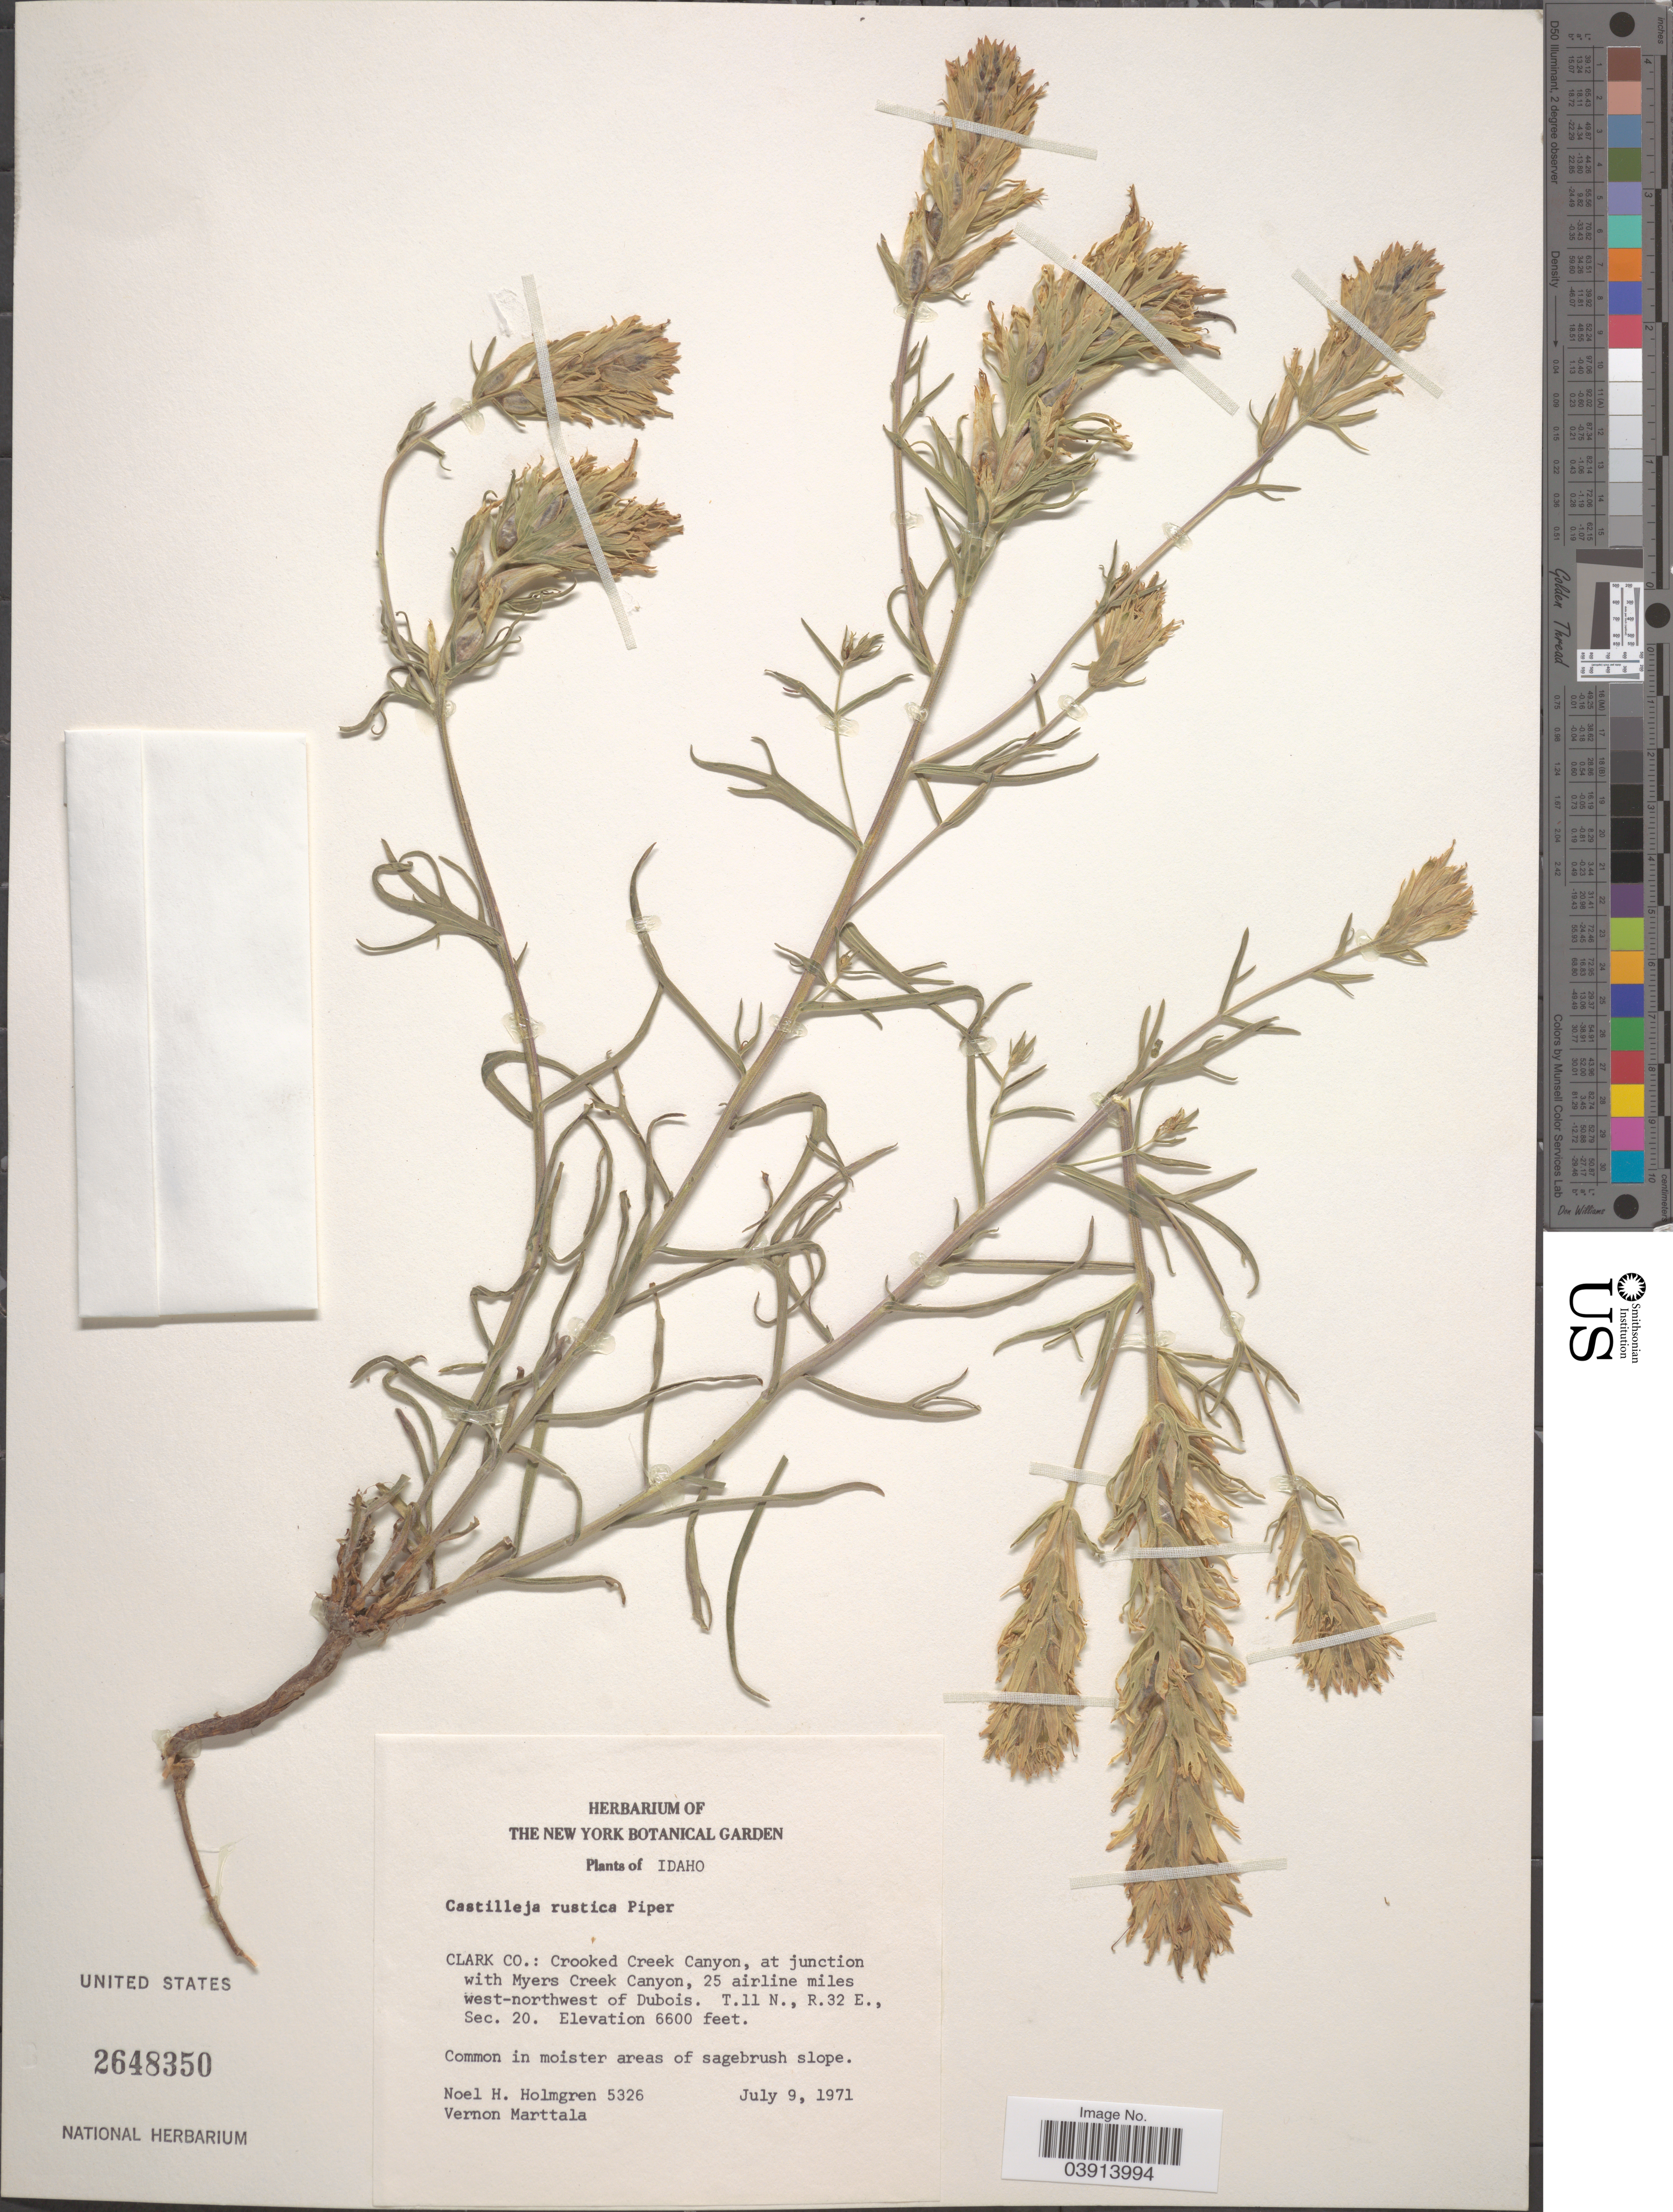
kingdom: Plantae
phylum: Tracheophyta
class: Magnoliopsida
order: Lamiales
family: Orobanchaceae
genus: Castilleja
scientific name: Castilleja rustica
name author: Piper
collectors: N. H. Holmgren & V. Marttala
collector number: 5326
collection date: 1971-07-09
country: United States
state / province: Idaho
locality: Clark Co.: Crooked Creek Canyon, at junction with Myers Creek Canyon, 25 airline miles west-northwest of Dubois, T.11 N., R. 32 E., Sec. 20.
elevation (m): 2012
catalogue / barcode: US 2648350